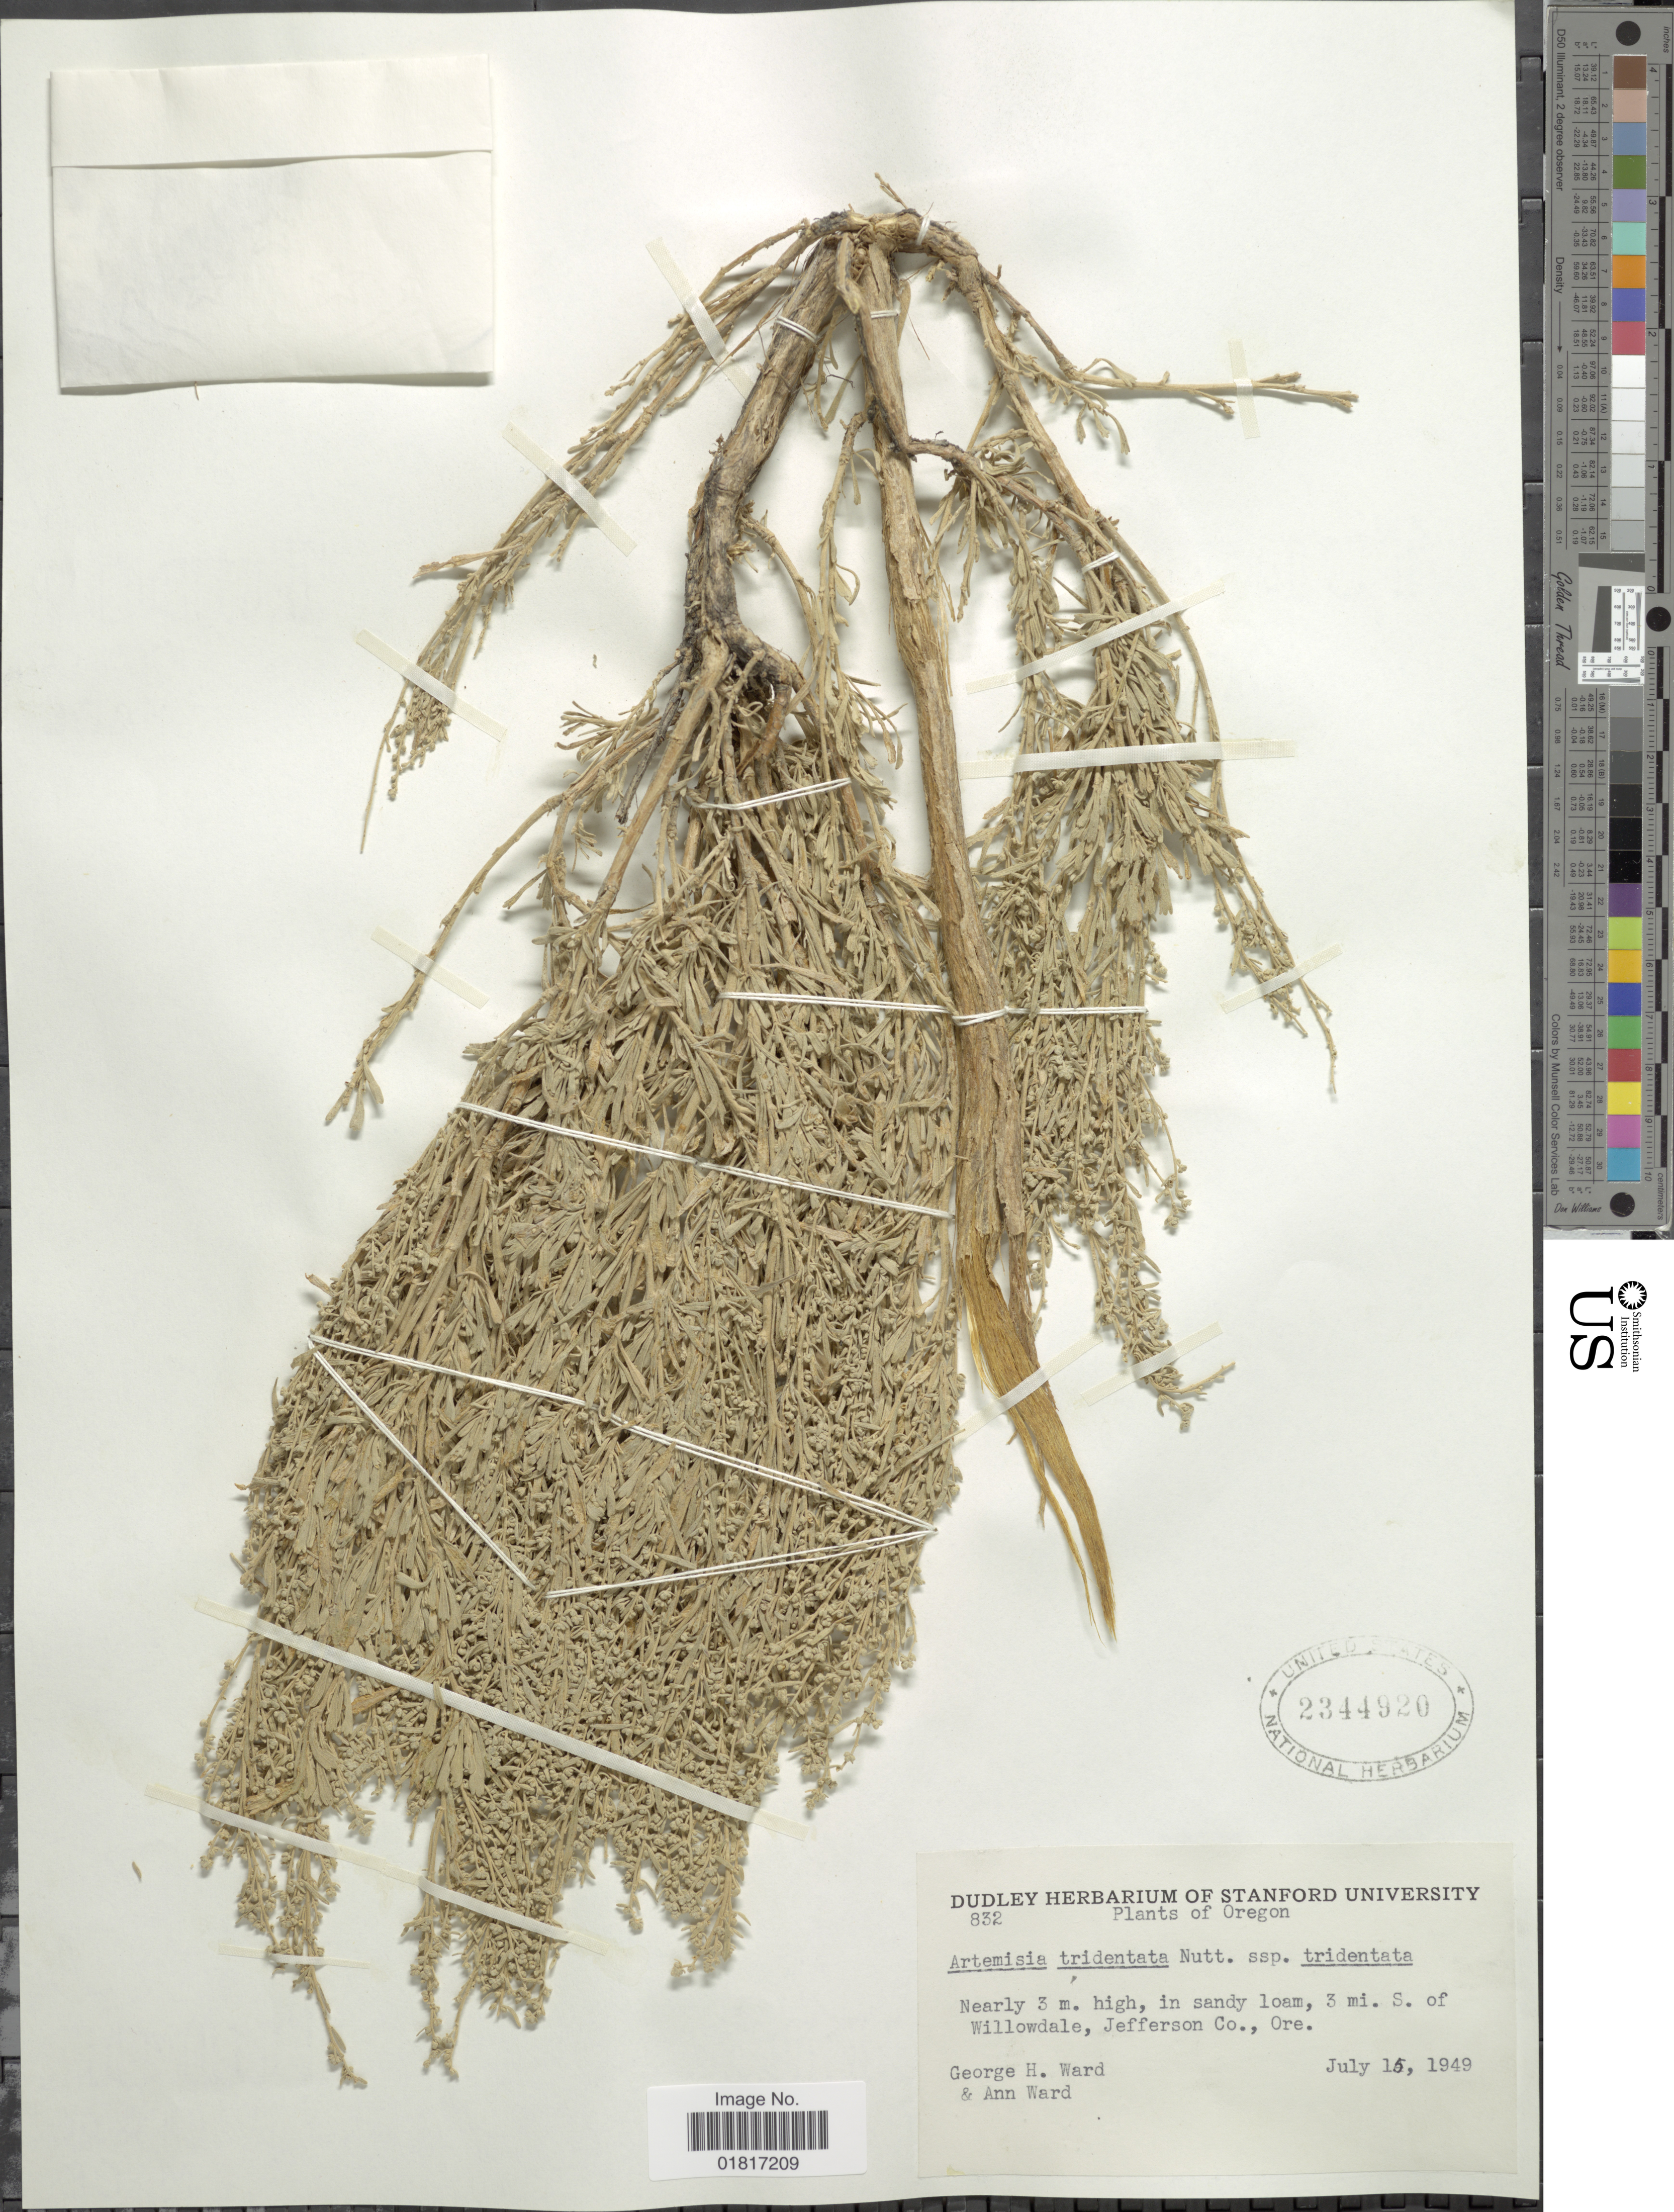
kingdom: Plantae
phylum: Tracheophyta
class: Magnoliopsida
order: Asterales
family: Asteraceae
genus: Artemisia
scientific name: Artemisia tridentata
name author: Nutt.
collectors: G. H. Ward & A. Ward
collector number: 832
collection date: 1949-07-15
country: United States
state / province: Oregon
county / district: Jefferson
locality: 3 mi S of Willowdale, Jefferson Co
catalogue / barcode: US 2344920